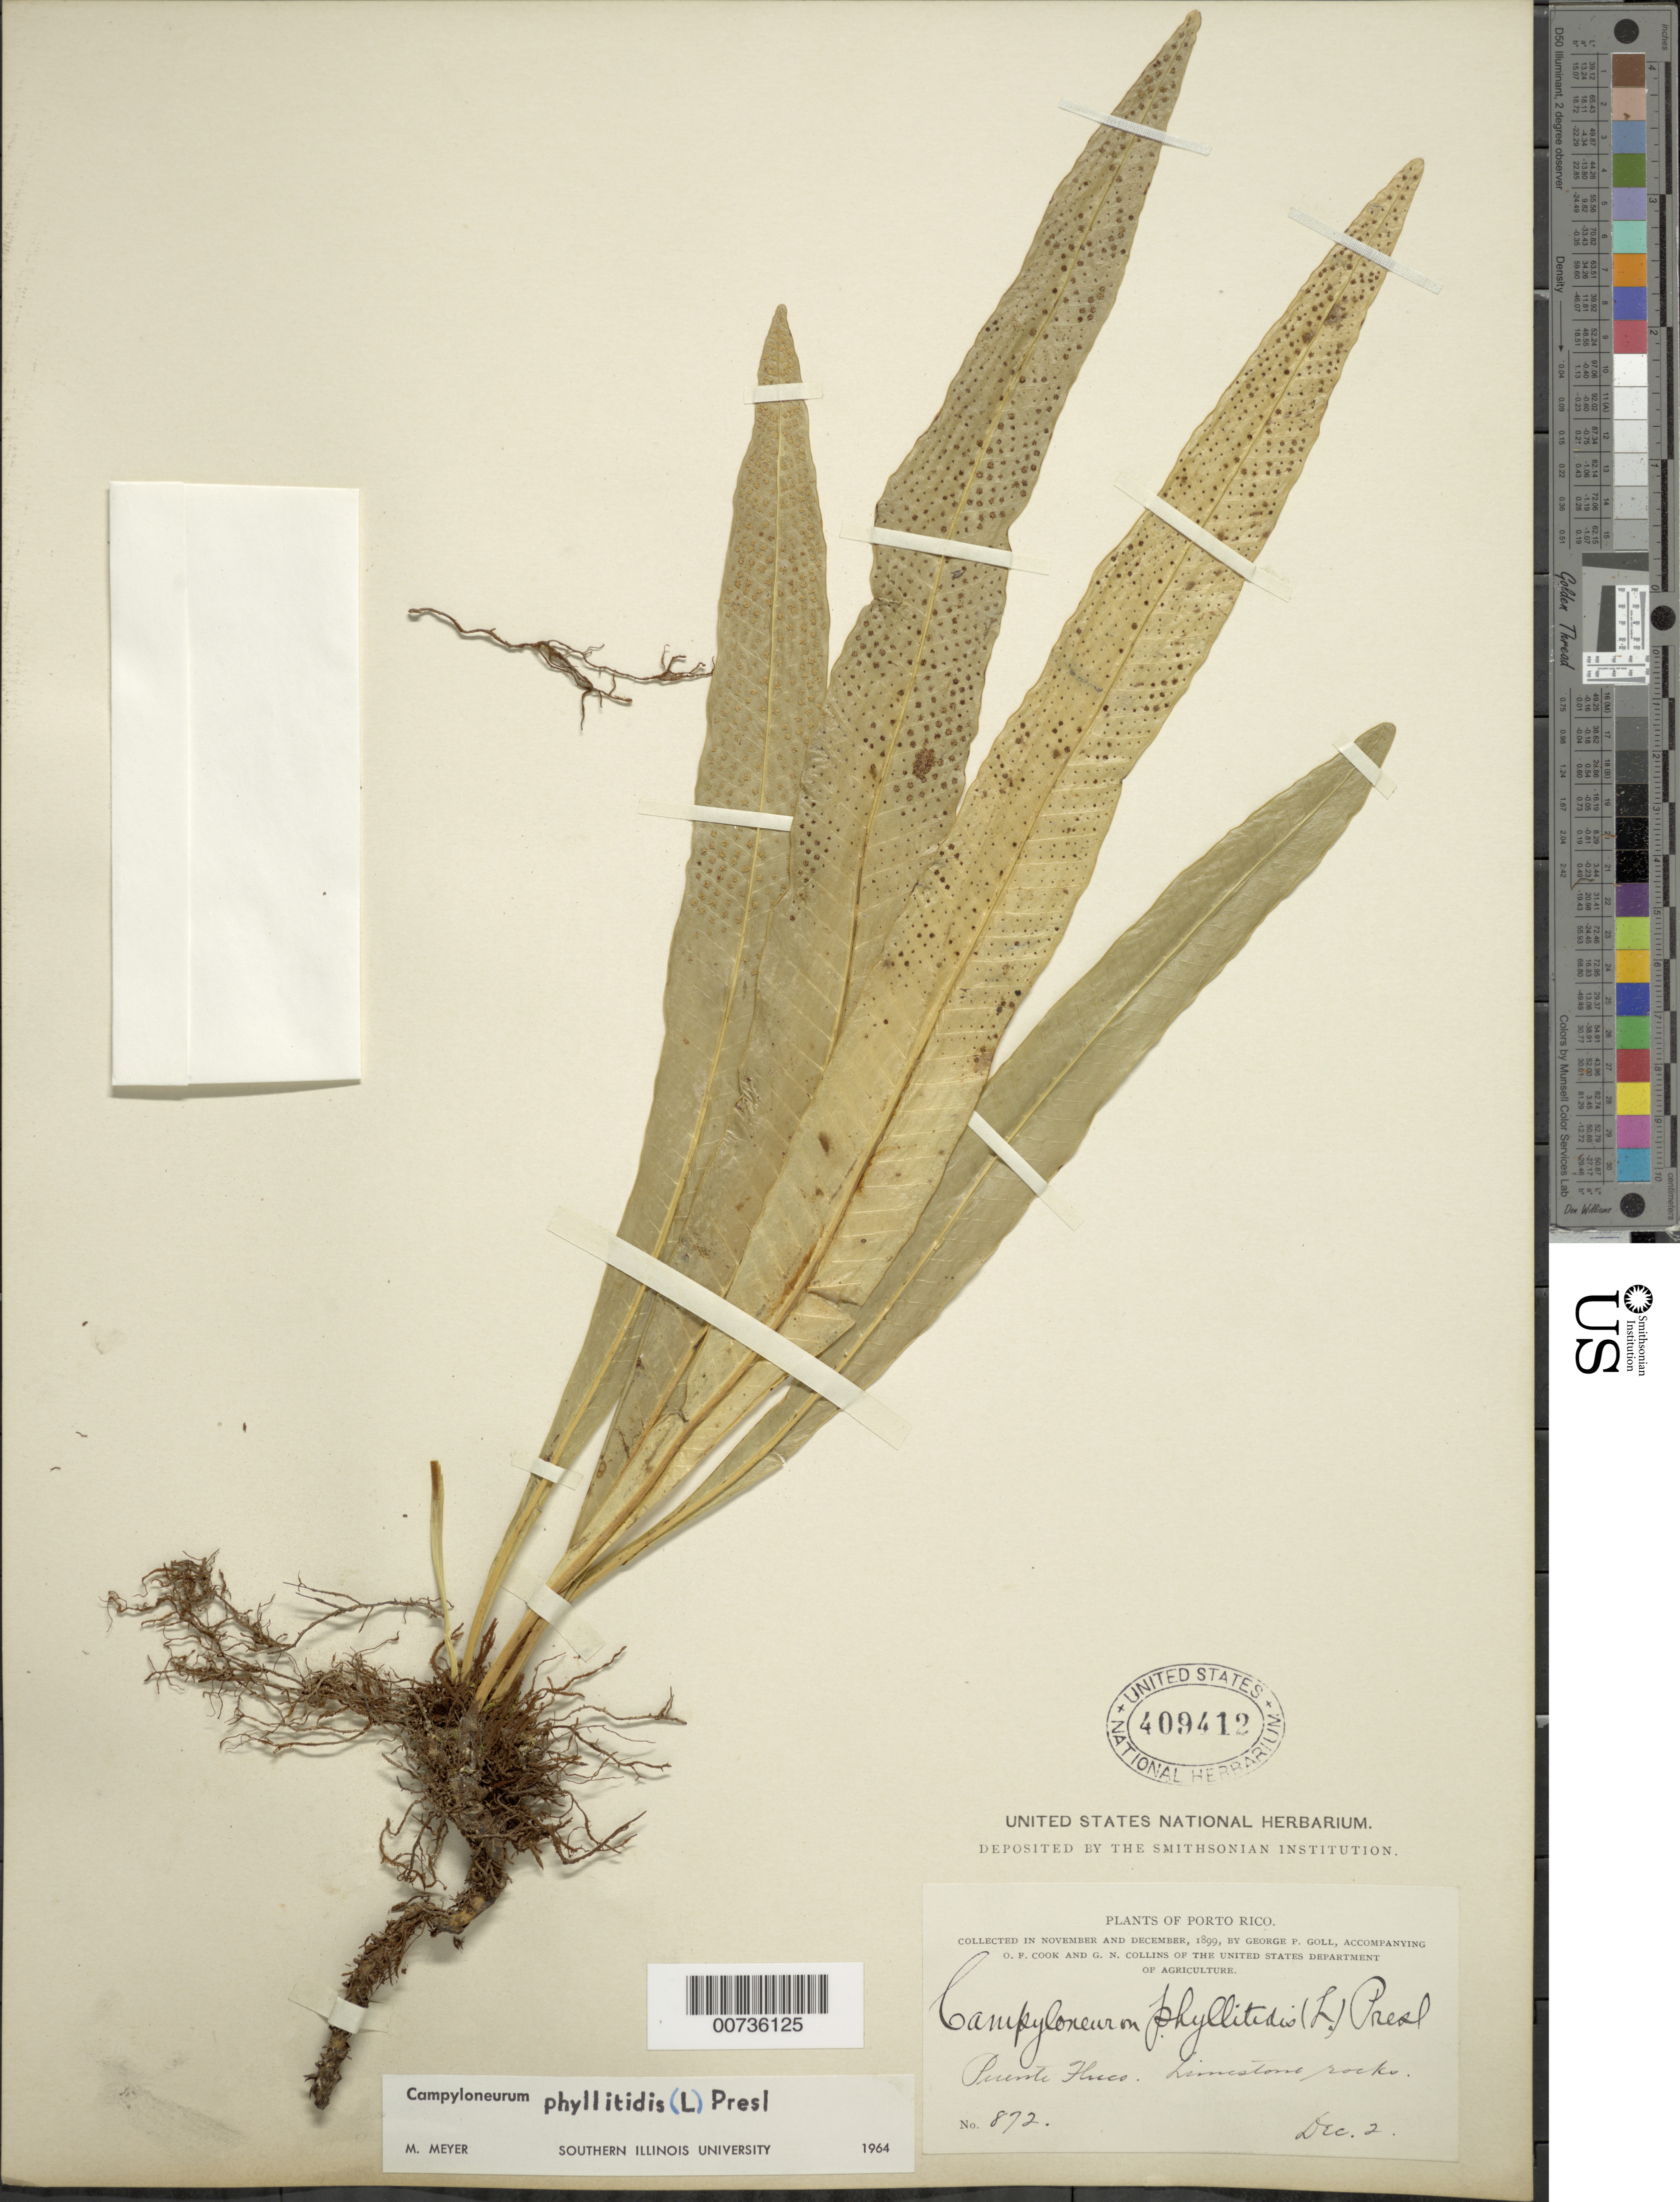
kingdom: Plantae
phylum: Tracheophyta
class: Polypodiopsida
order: Polypodiales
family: Polypodiaceae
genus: Campyloneurum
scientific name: Campyloneurum phyllitidis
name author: (L.) C. Presl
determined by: Meyer, M.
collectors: G. Goll, O. F. Cook & G. N. Collins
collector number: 872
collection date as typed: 02 Dec 1899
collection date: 1899-12-02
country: Puerto Rico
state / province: Toa Alta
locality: Puente Huco, Limestone rock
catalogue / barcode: US 409412